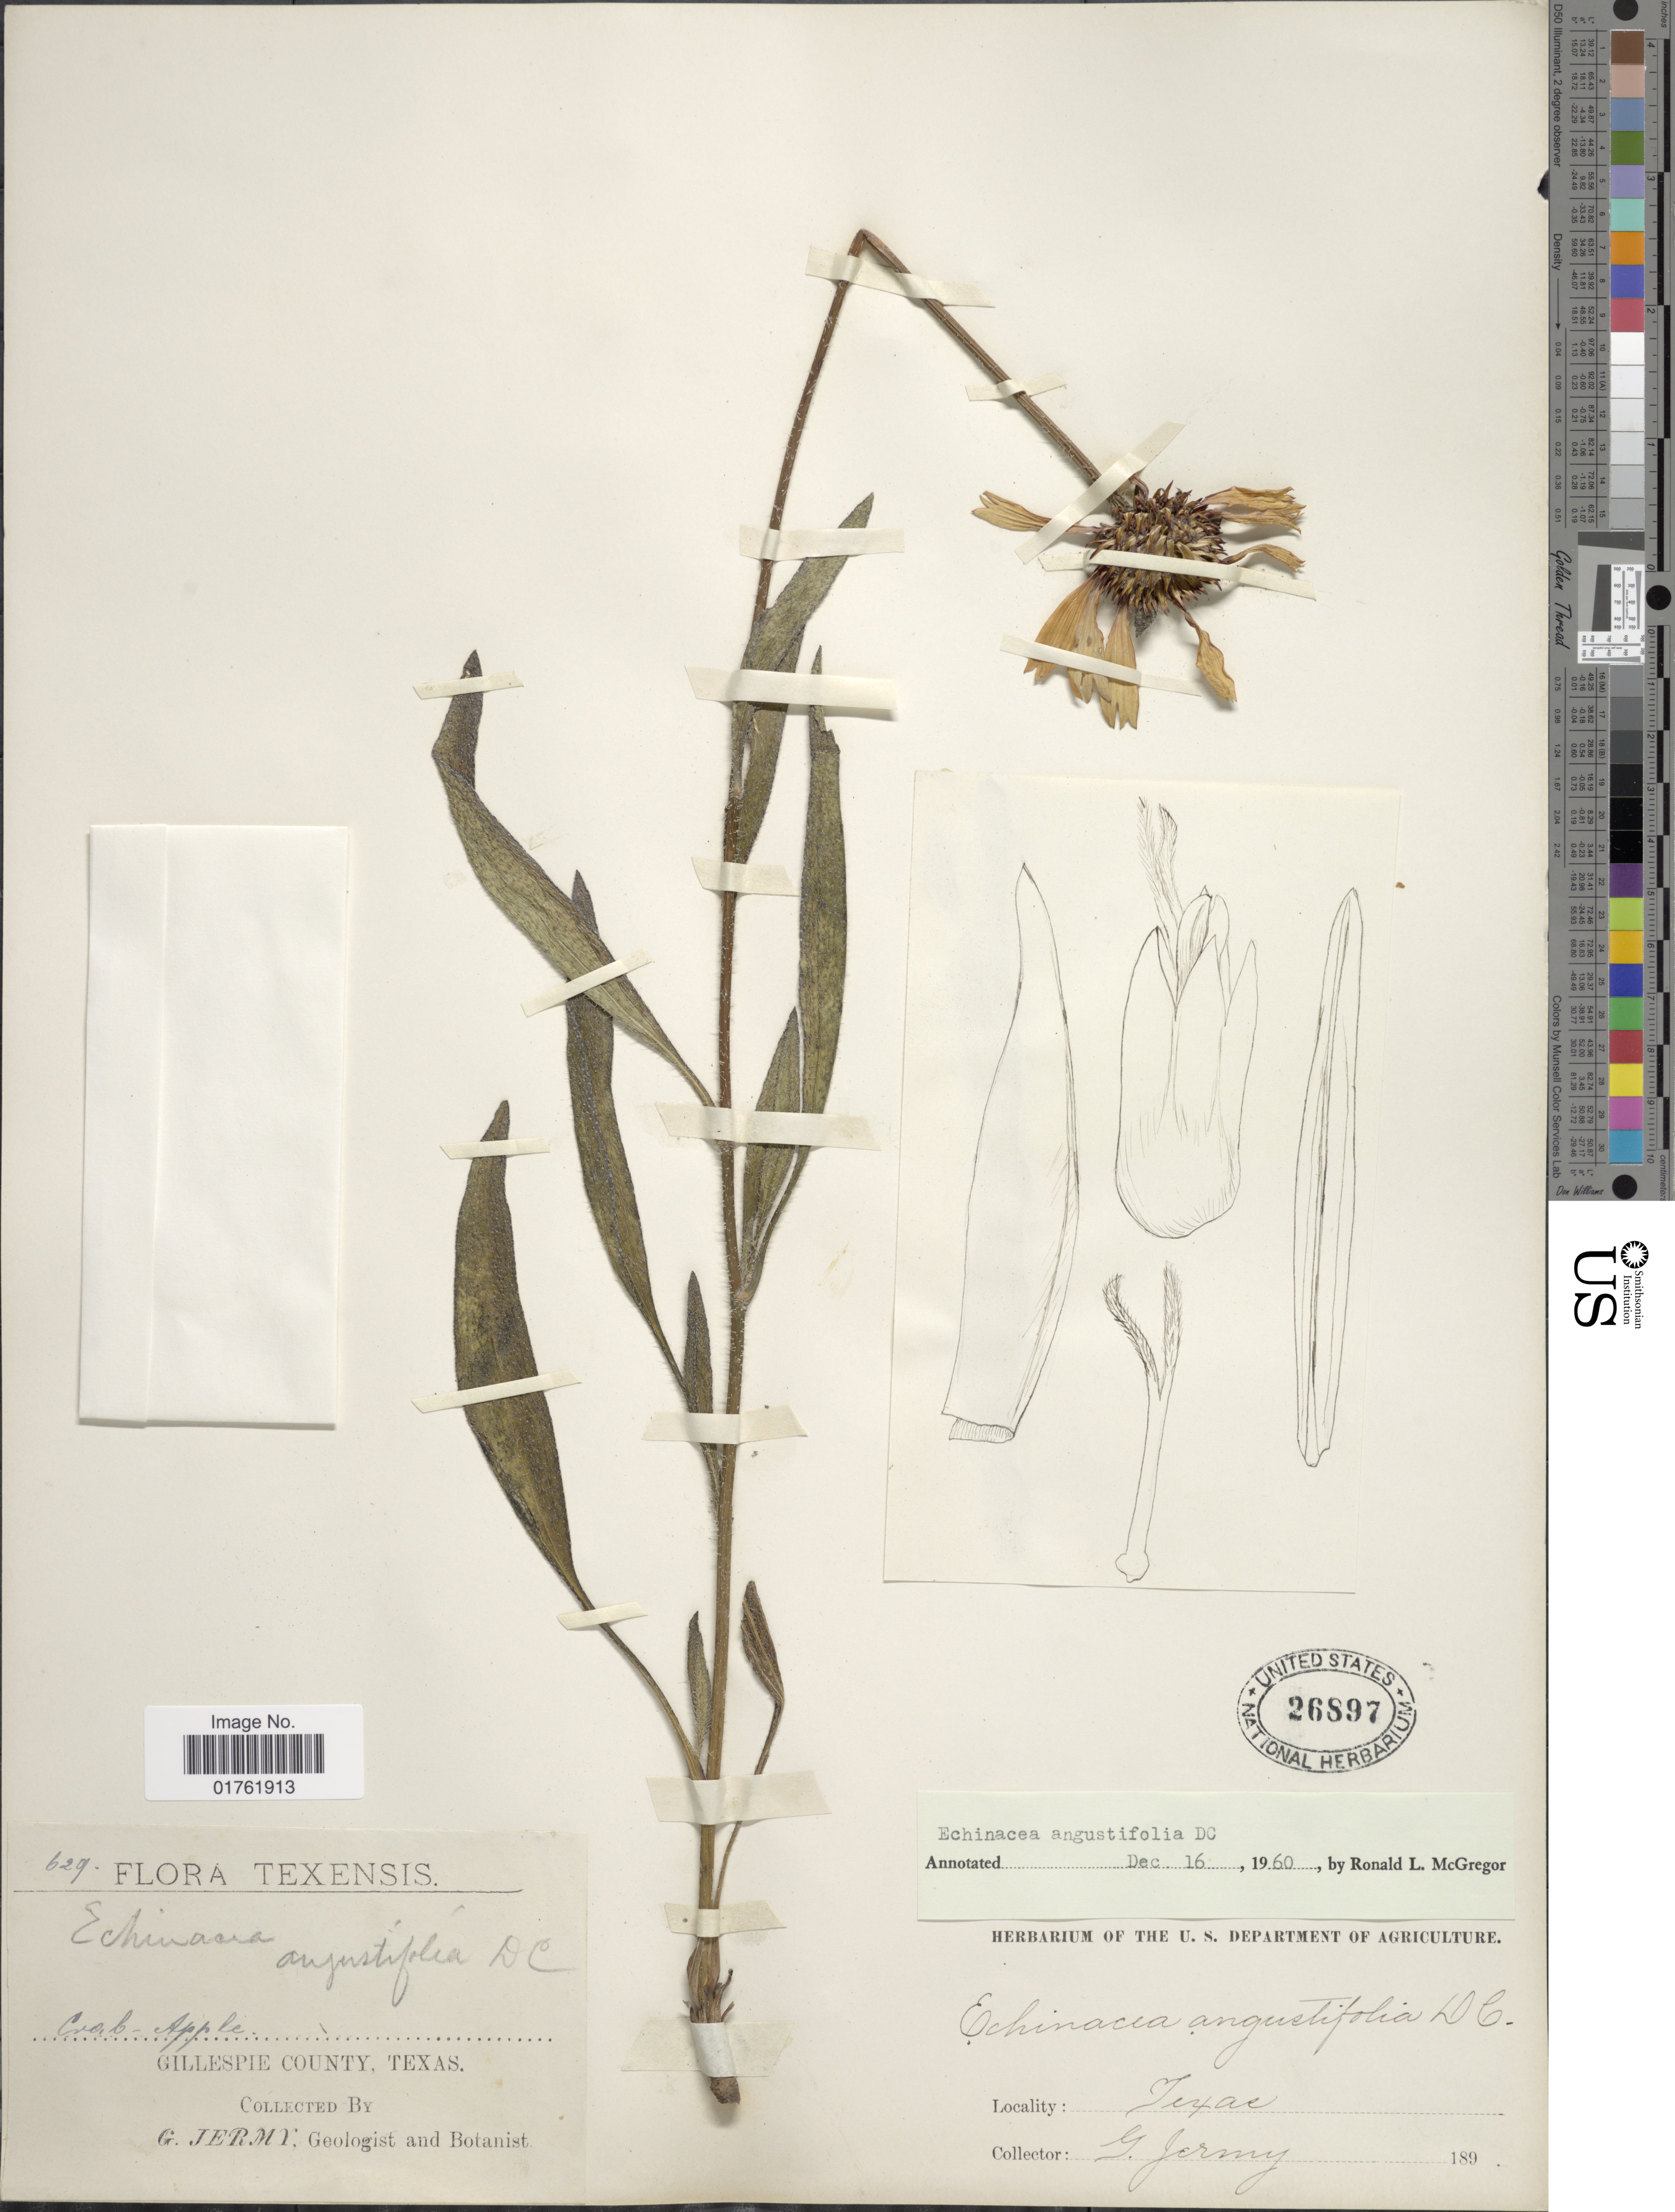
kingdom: Plantae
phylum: Tracheophyta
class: Magnoliopsida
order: Asterales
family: Asteraceae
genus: Echinacea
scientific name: Echinacea angustifolia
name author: DC.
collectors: G. Jermy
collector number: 629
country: United States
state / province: Texas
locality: Gillespie County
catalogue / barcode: US 26897